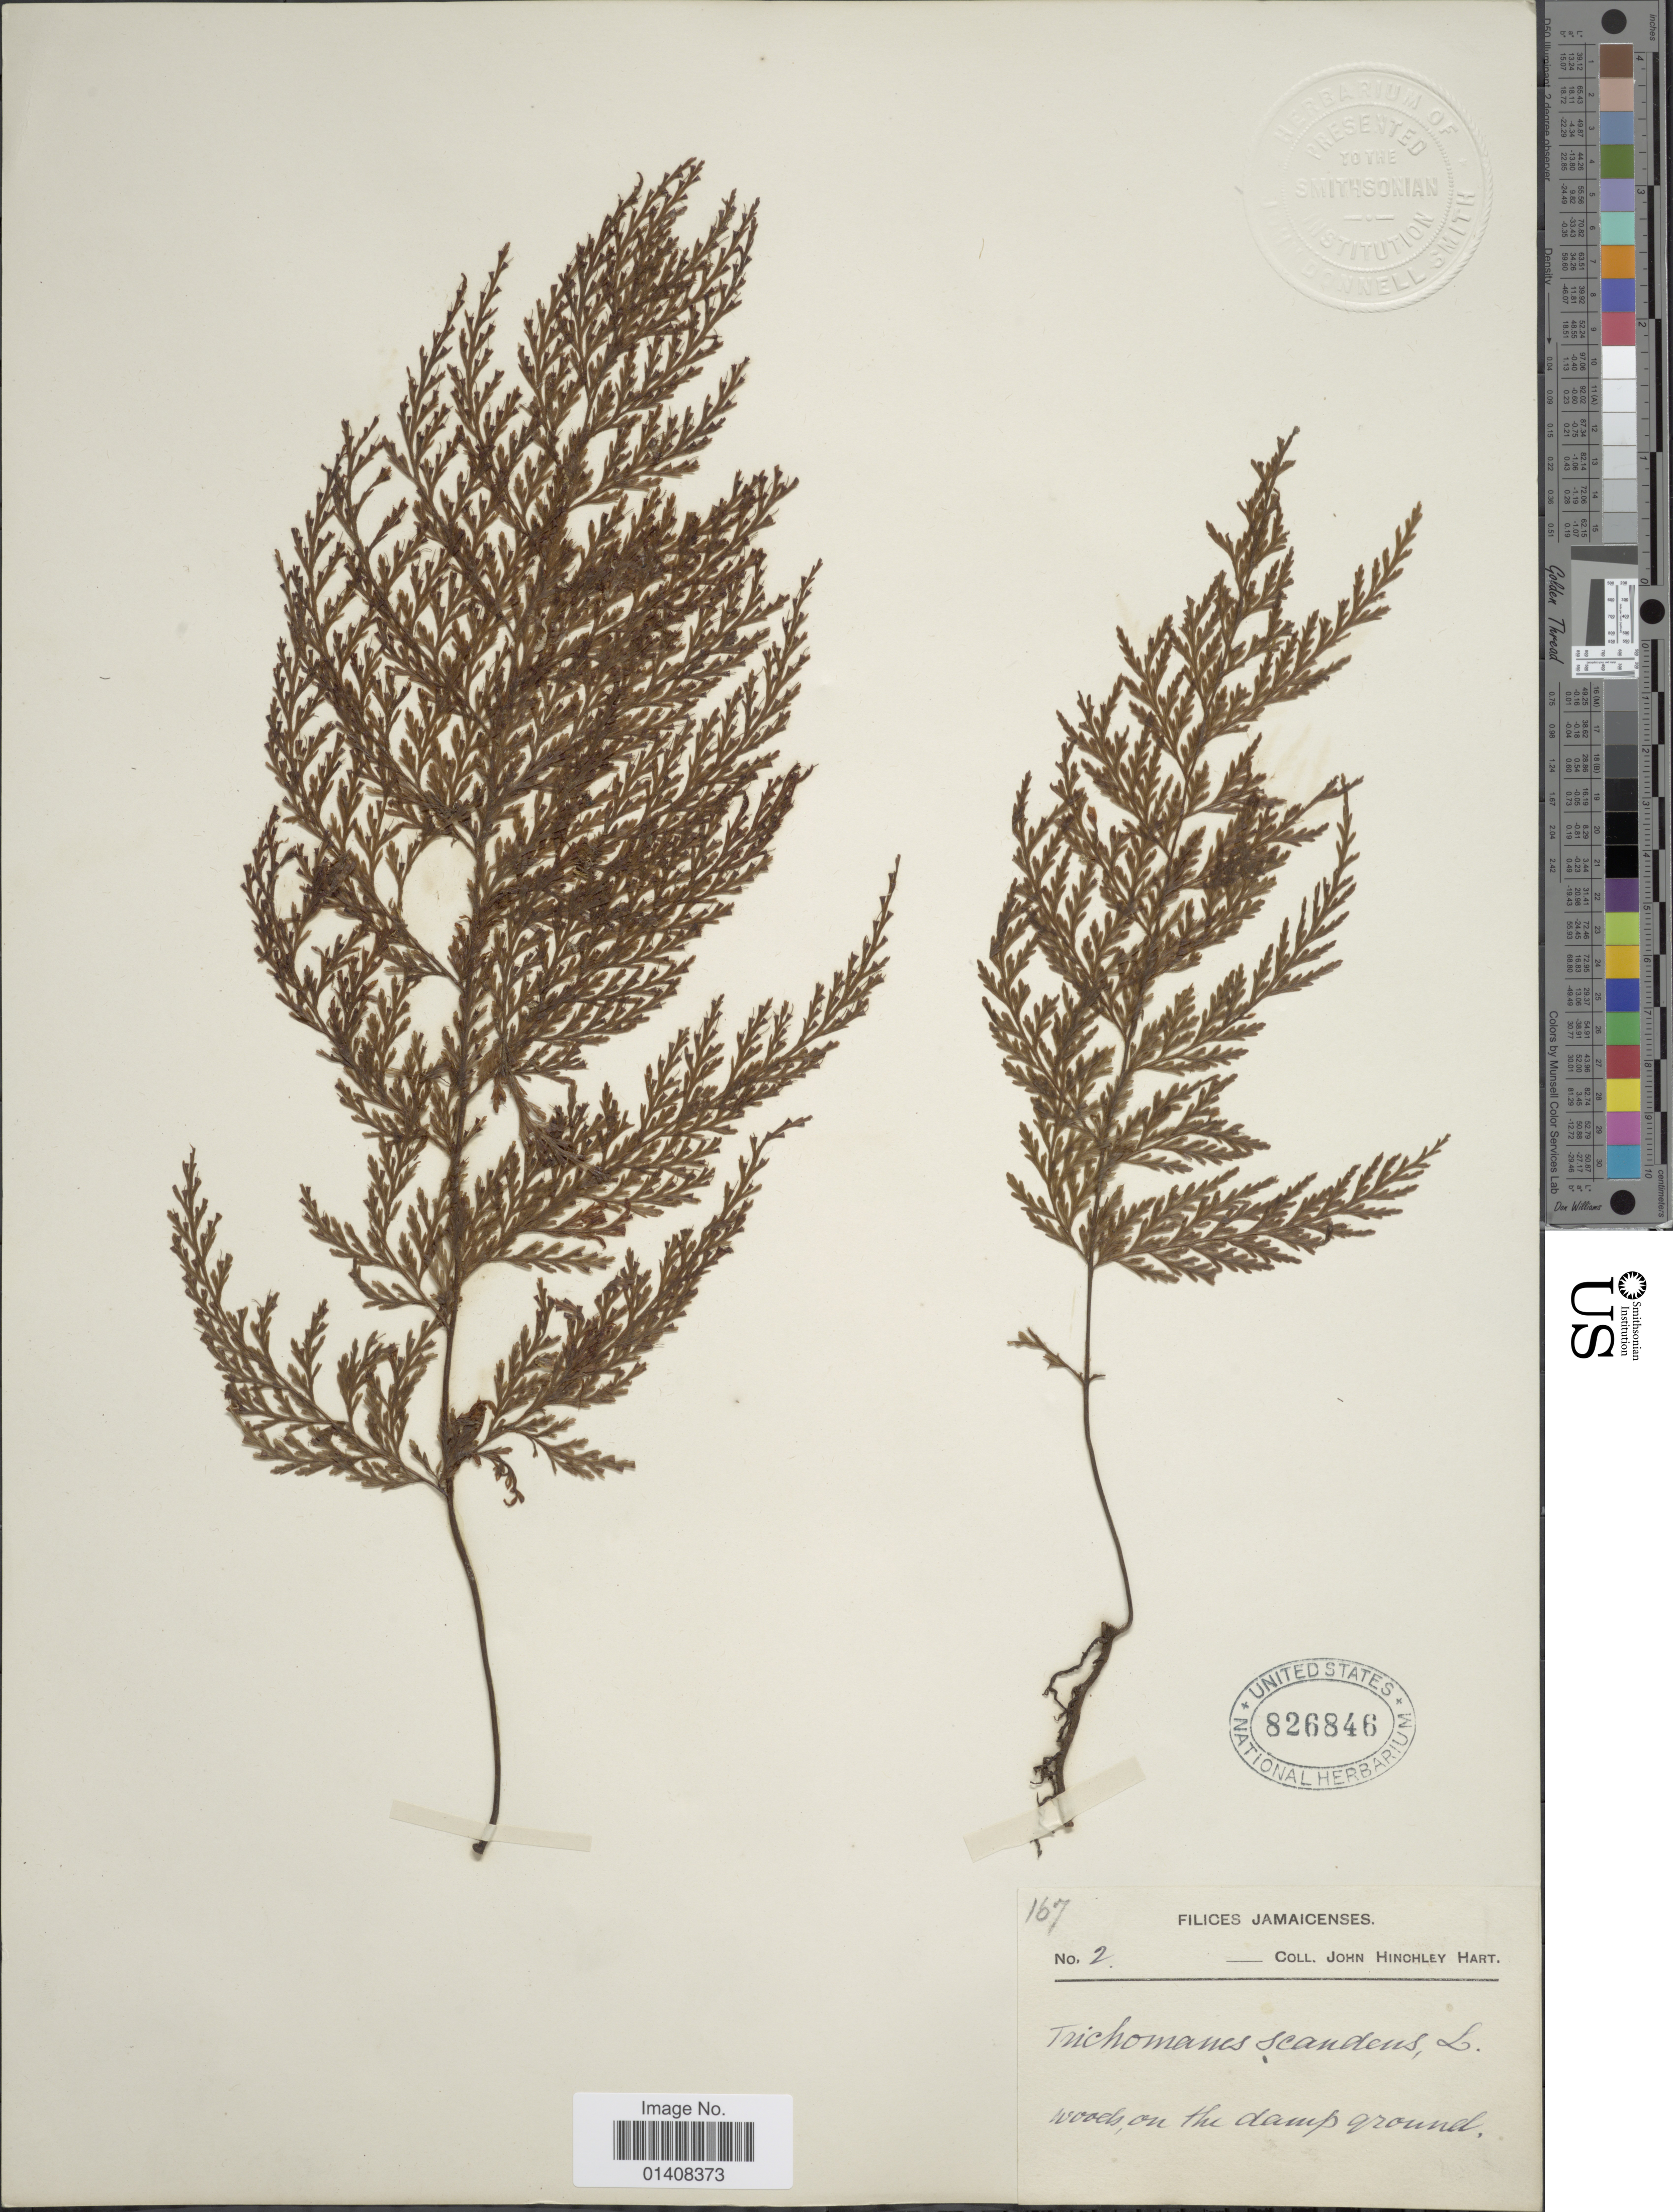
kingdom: Plantae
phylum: Tracheophyta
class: Polypodiopsida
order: Hymenophyllales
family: Hymenophyllaceae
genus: Trichomanes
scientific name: Trichomanes scandens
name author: L.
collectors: J. H. Hart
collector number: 2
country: Jamaica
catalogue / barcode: US 826846